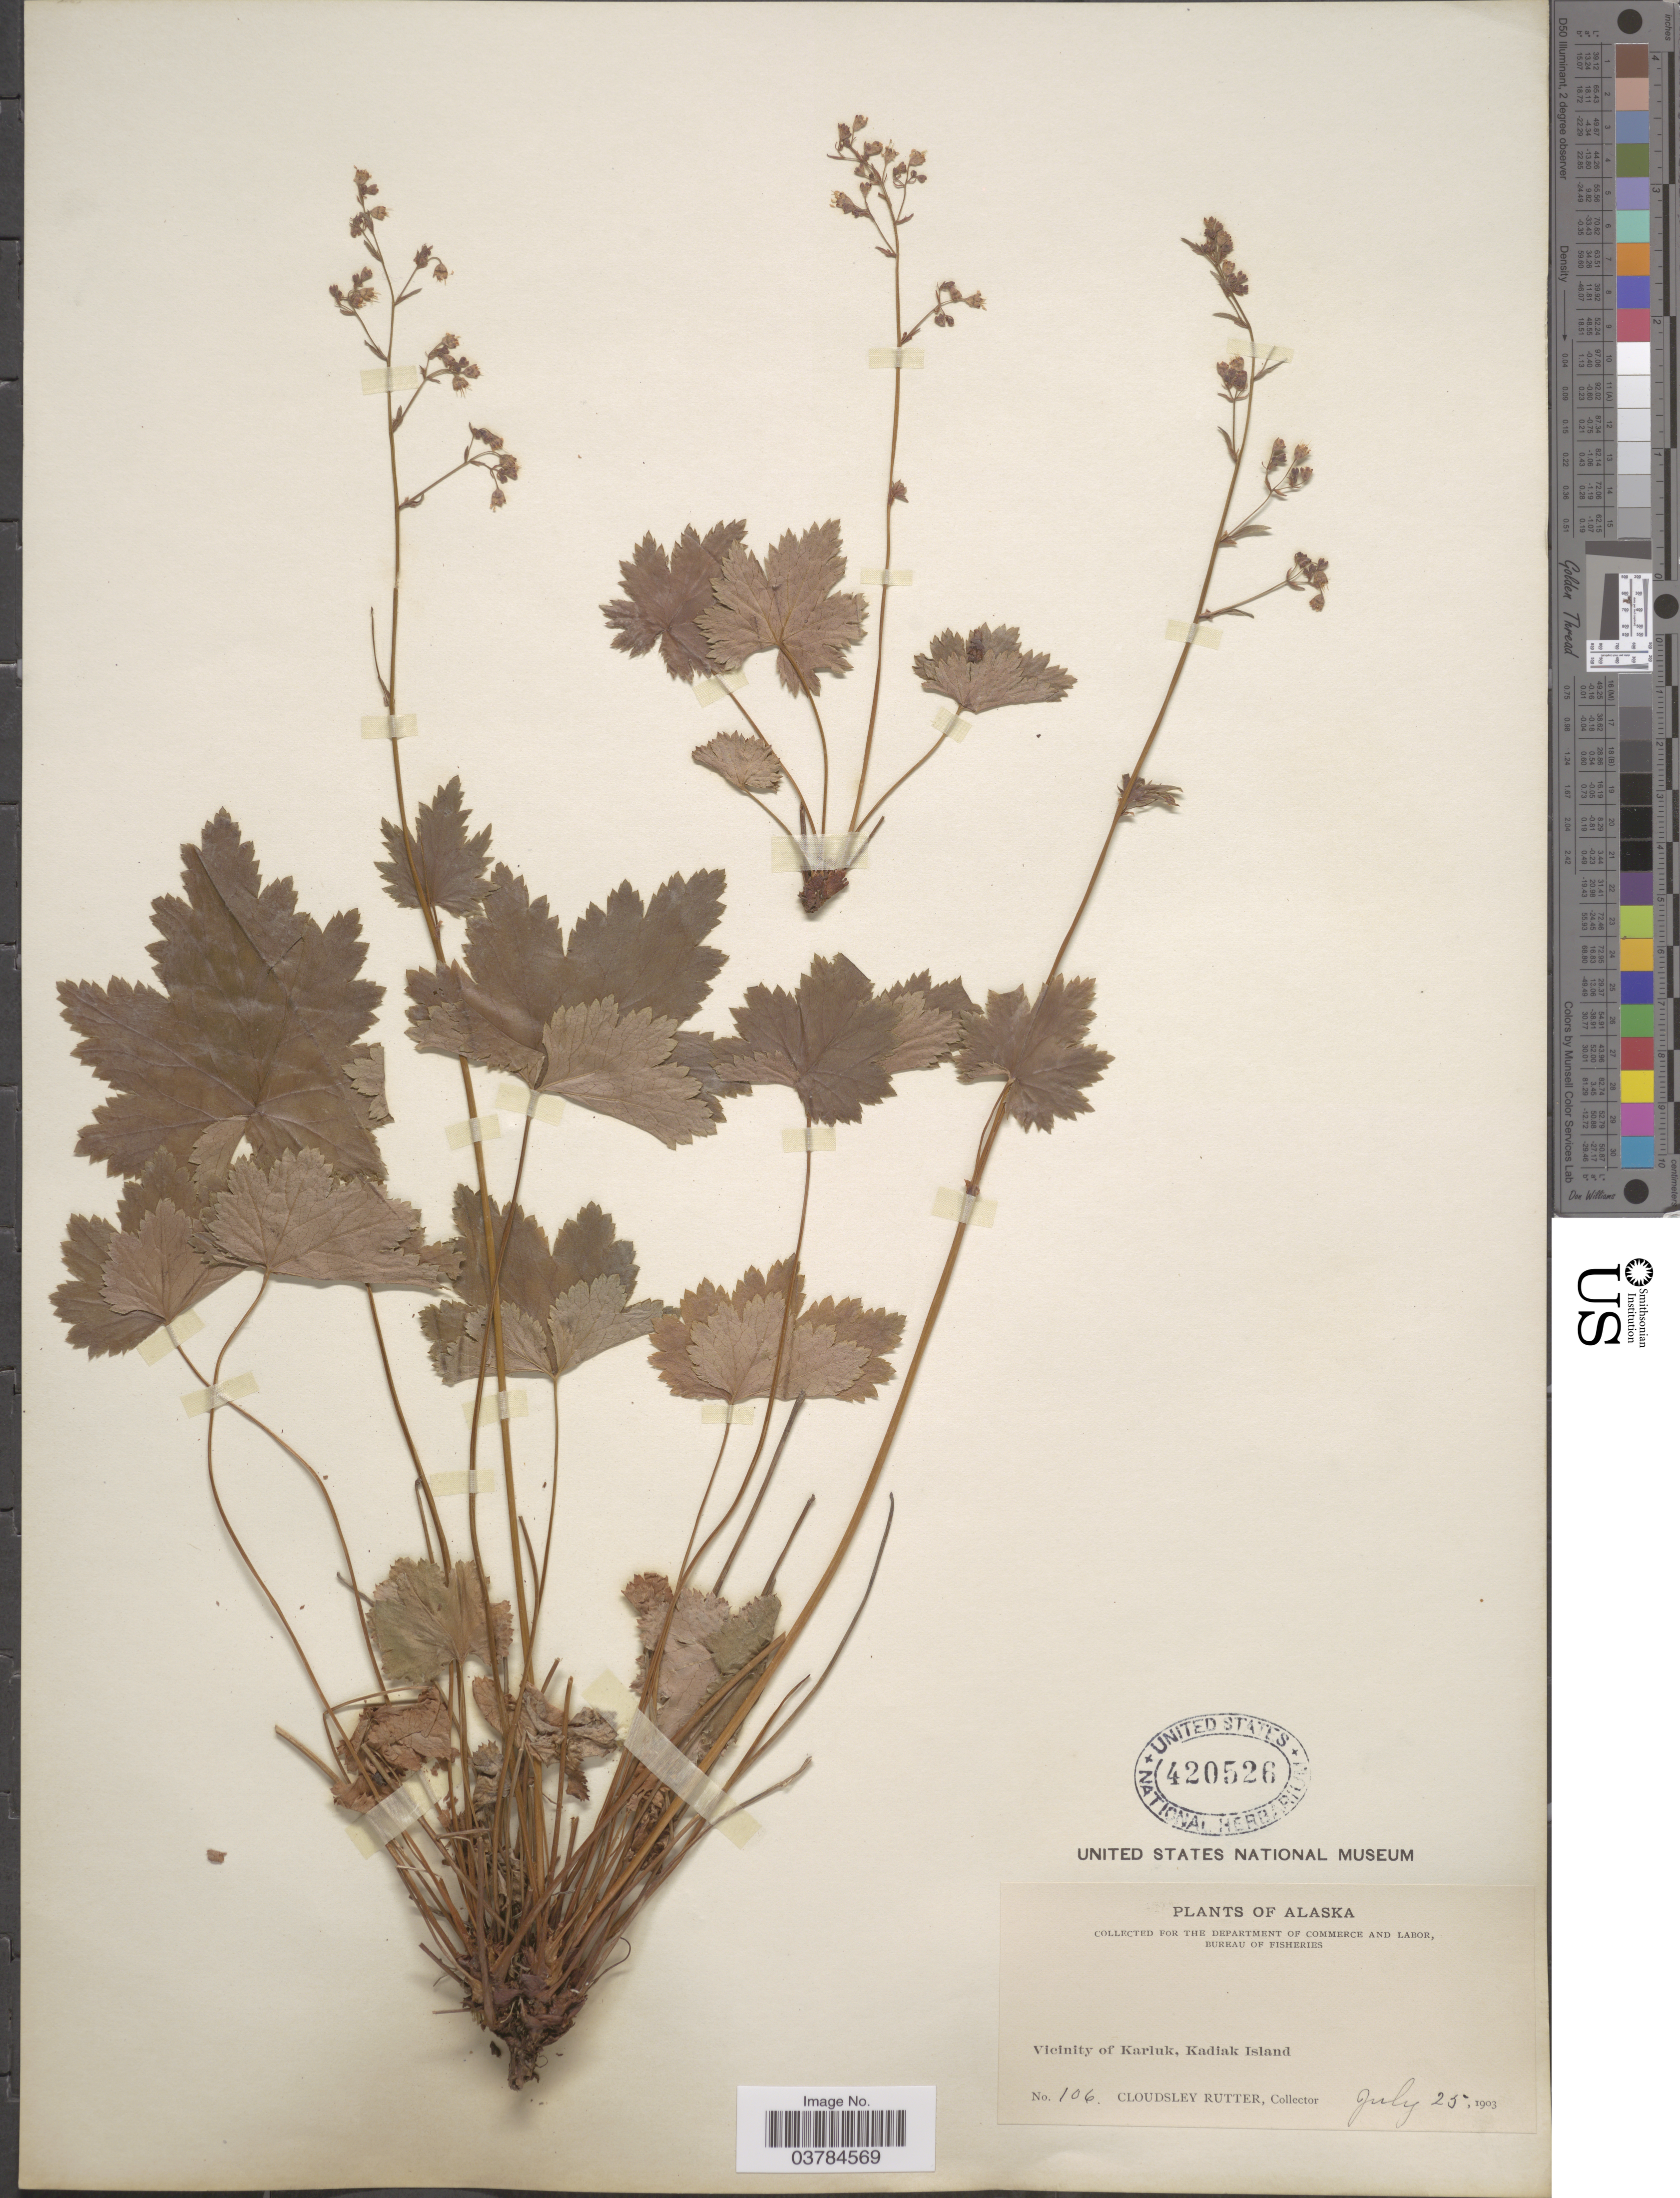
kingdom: Plantae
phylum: Tracheophyta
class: Magnoliopsida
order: Saxifragales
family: Saxifragaceae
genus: Heuchera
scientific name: Heuchera glabra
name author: Willd. ex Roem. & Schult.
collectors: C. Rutter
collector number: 106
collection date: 1903-07-25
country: United States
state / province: Alaska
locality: Vicinity of Karluk, Kadiak Island.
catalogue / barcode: US 420526